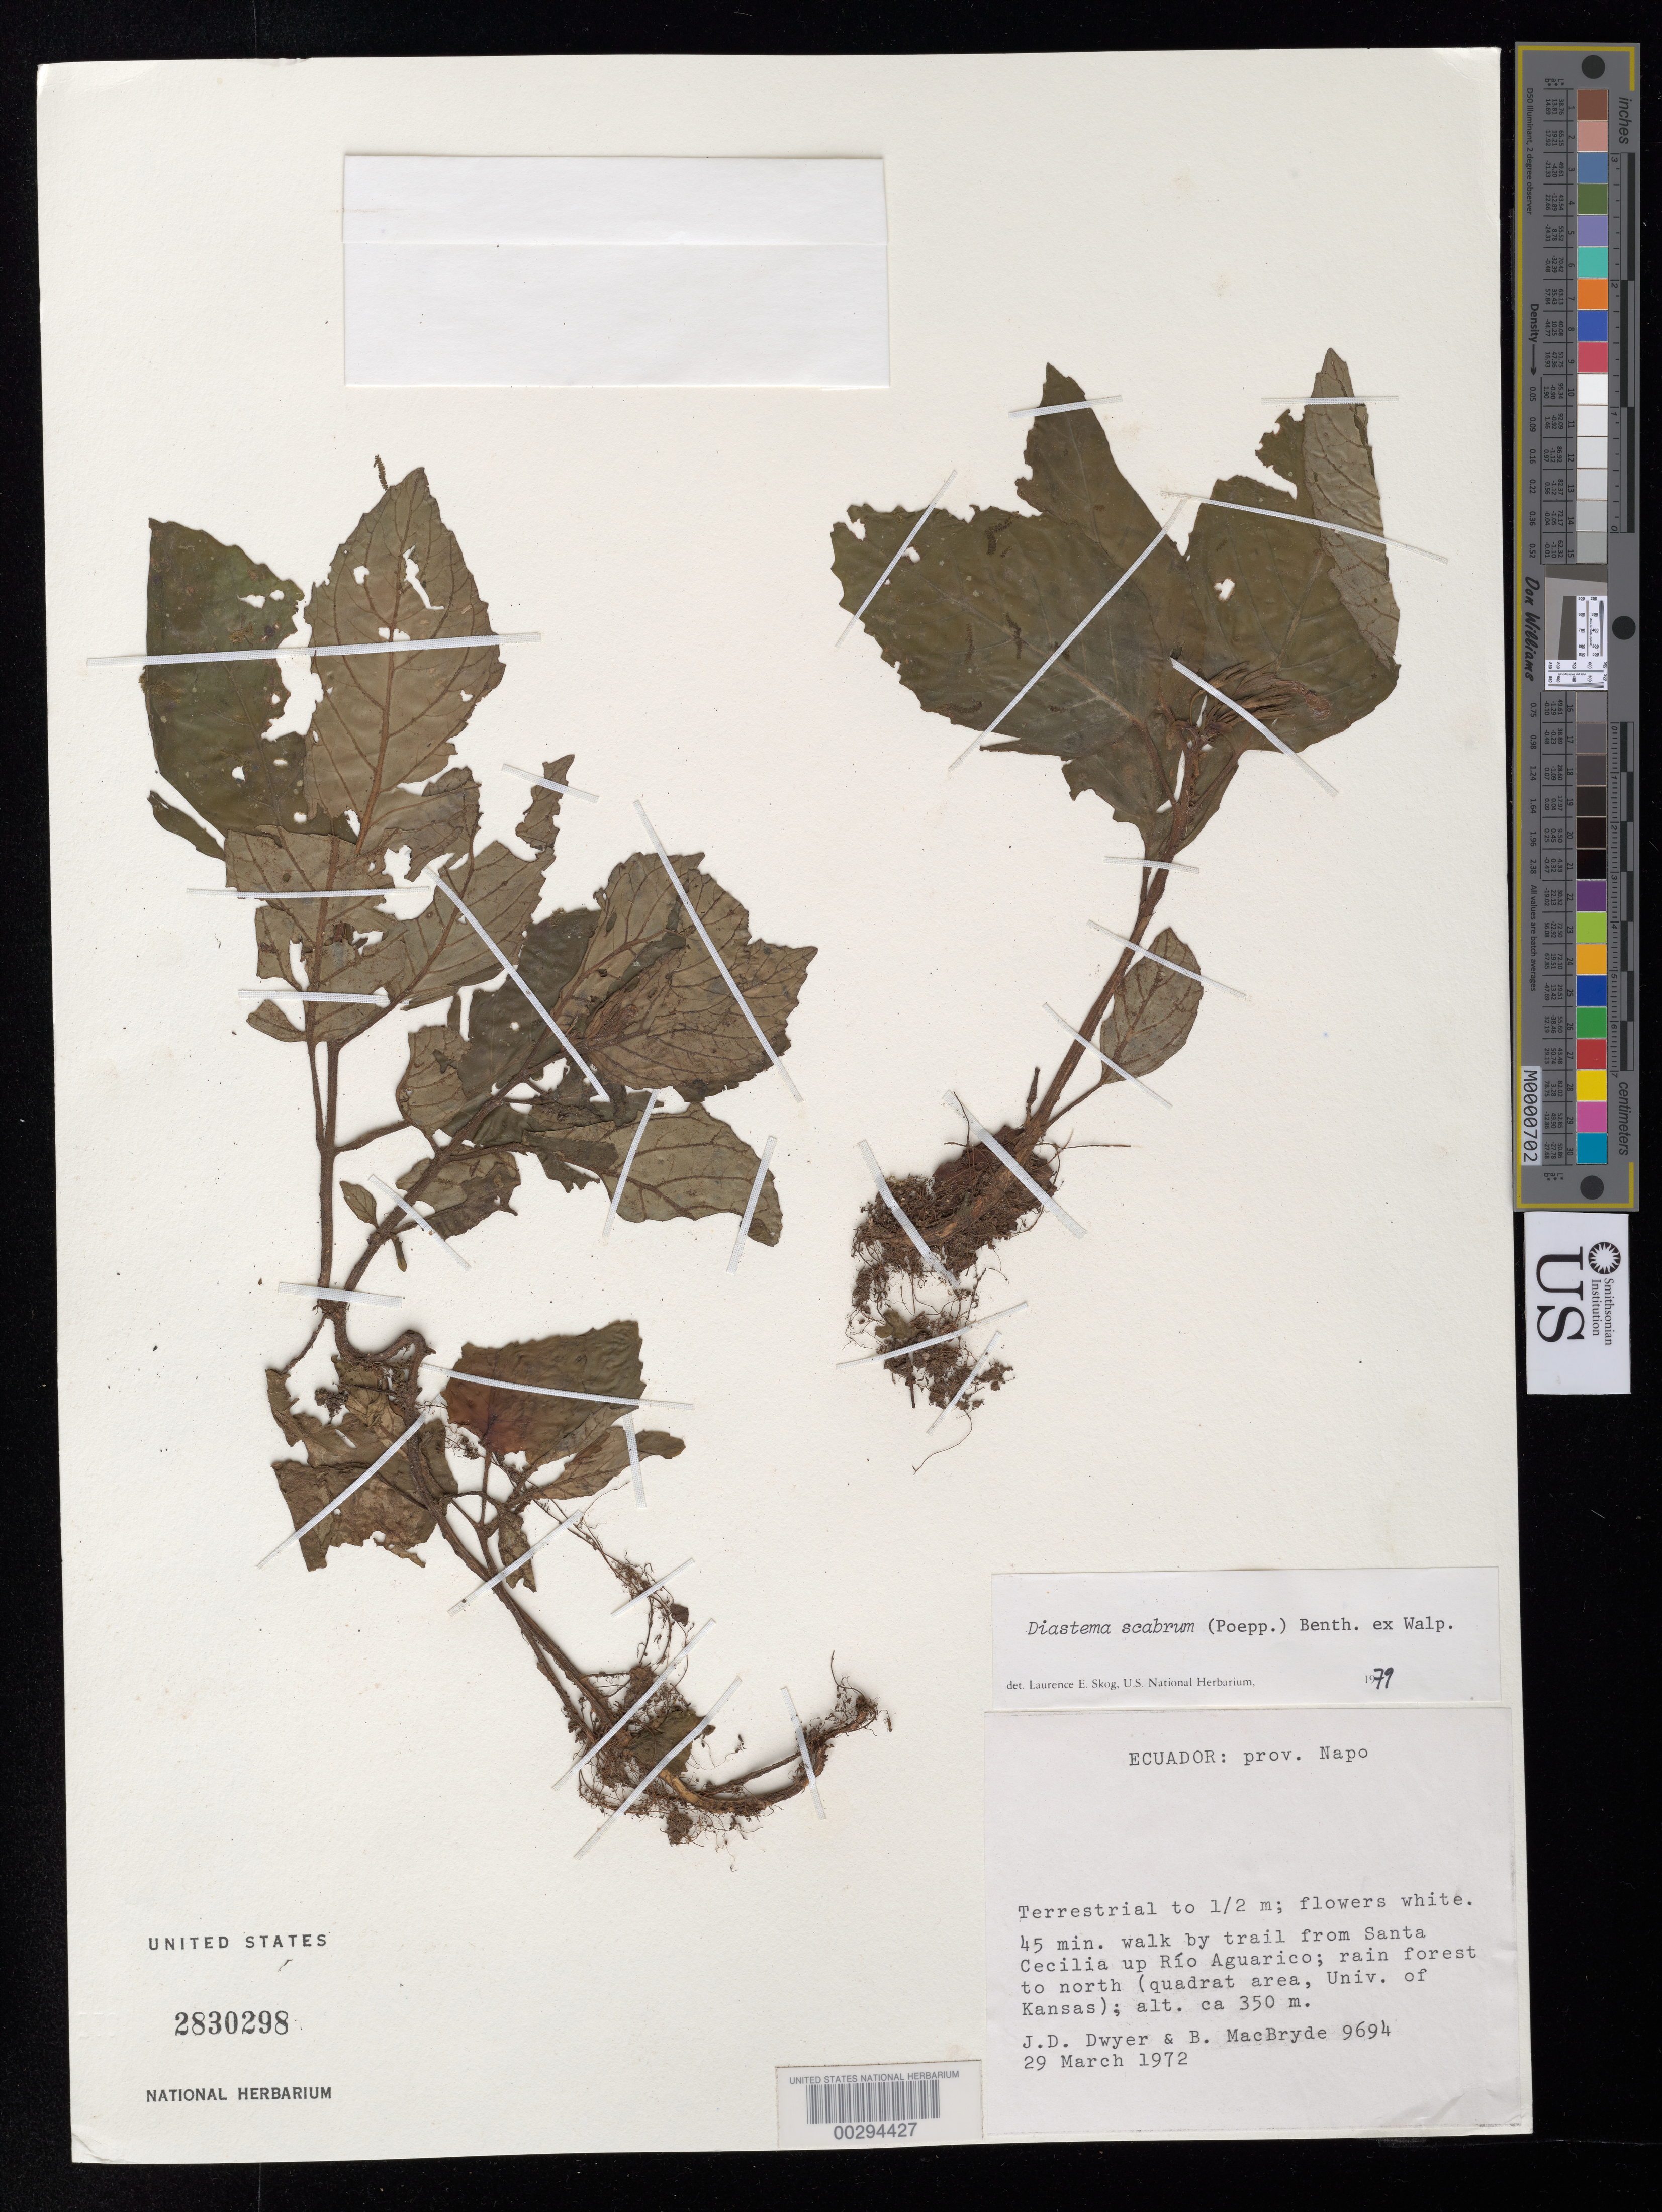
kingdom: Plantae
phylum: Tracheophyta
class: Magnoliopsida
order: Lamiales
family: Gesneriaceae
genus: Diastema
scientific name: Diastema scabrum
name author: (Poepp.) Benth. ex Walp.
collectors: J. D. Dwyer & B. MacBryde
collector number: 9694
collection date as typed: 29 Mar 1972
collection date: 1972-03-29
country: Ecuador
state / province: Sucumbíos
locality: Napo.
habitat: Rain forest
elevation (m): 350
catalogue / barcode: US 2830298